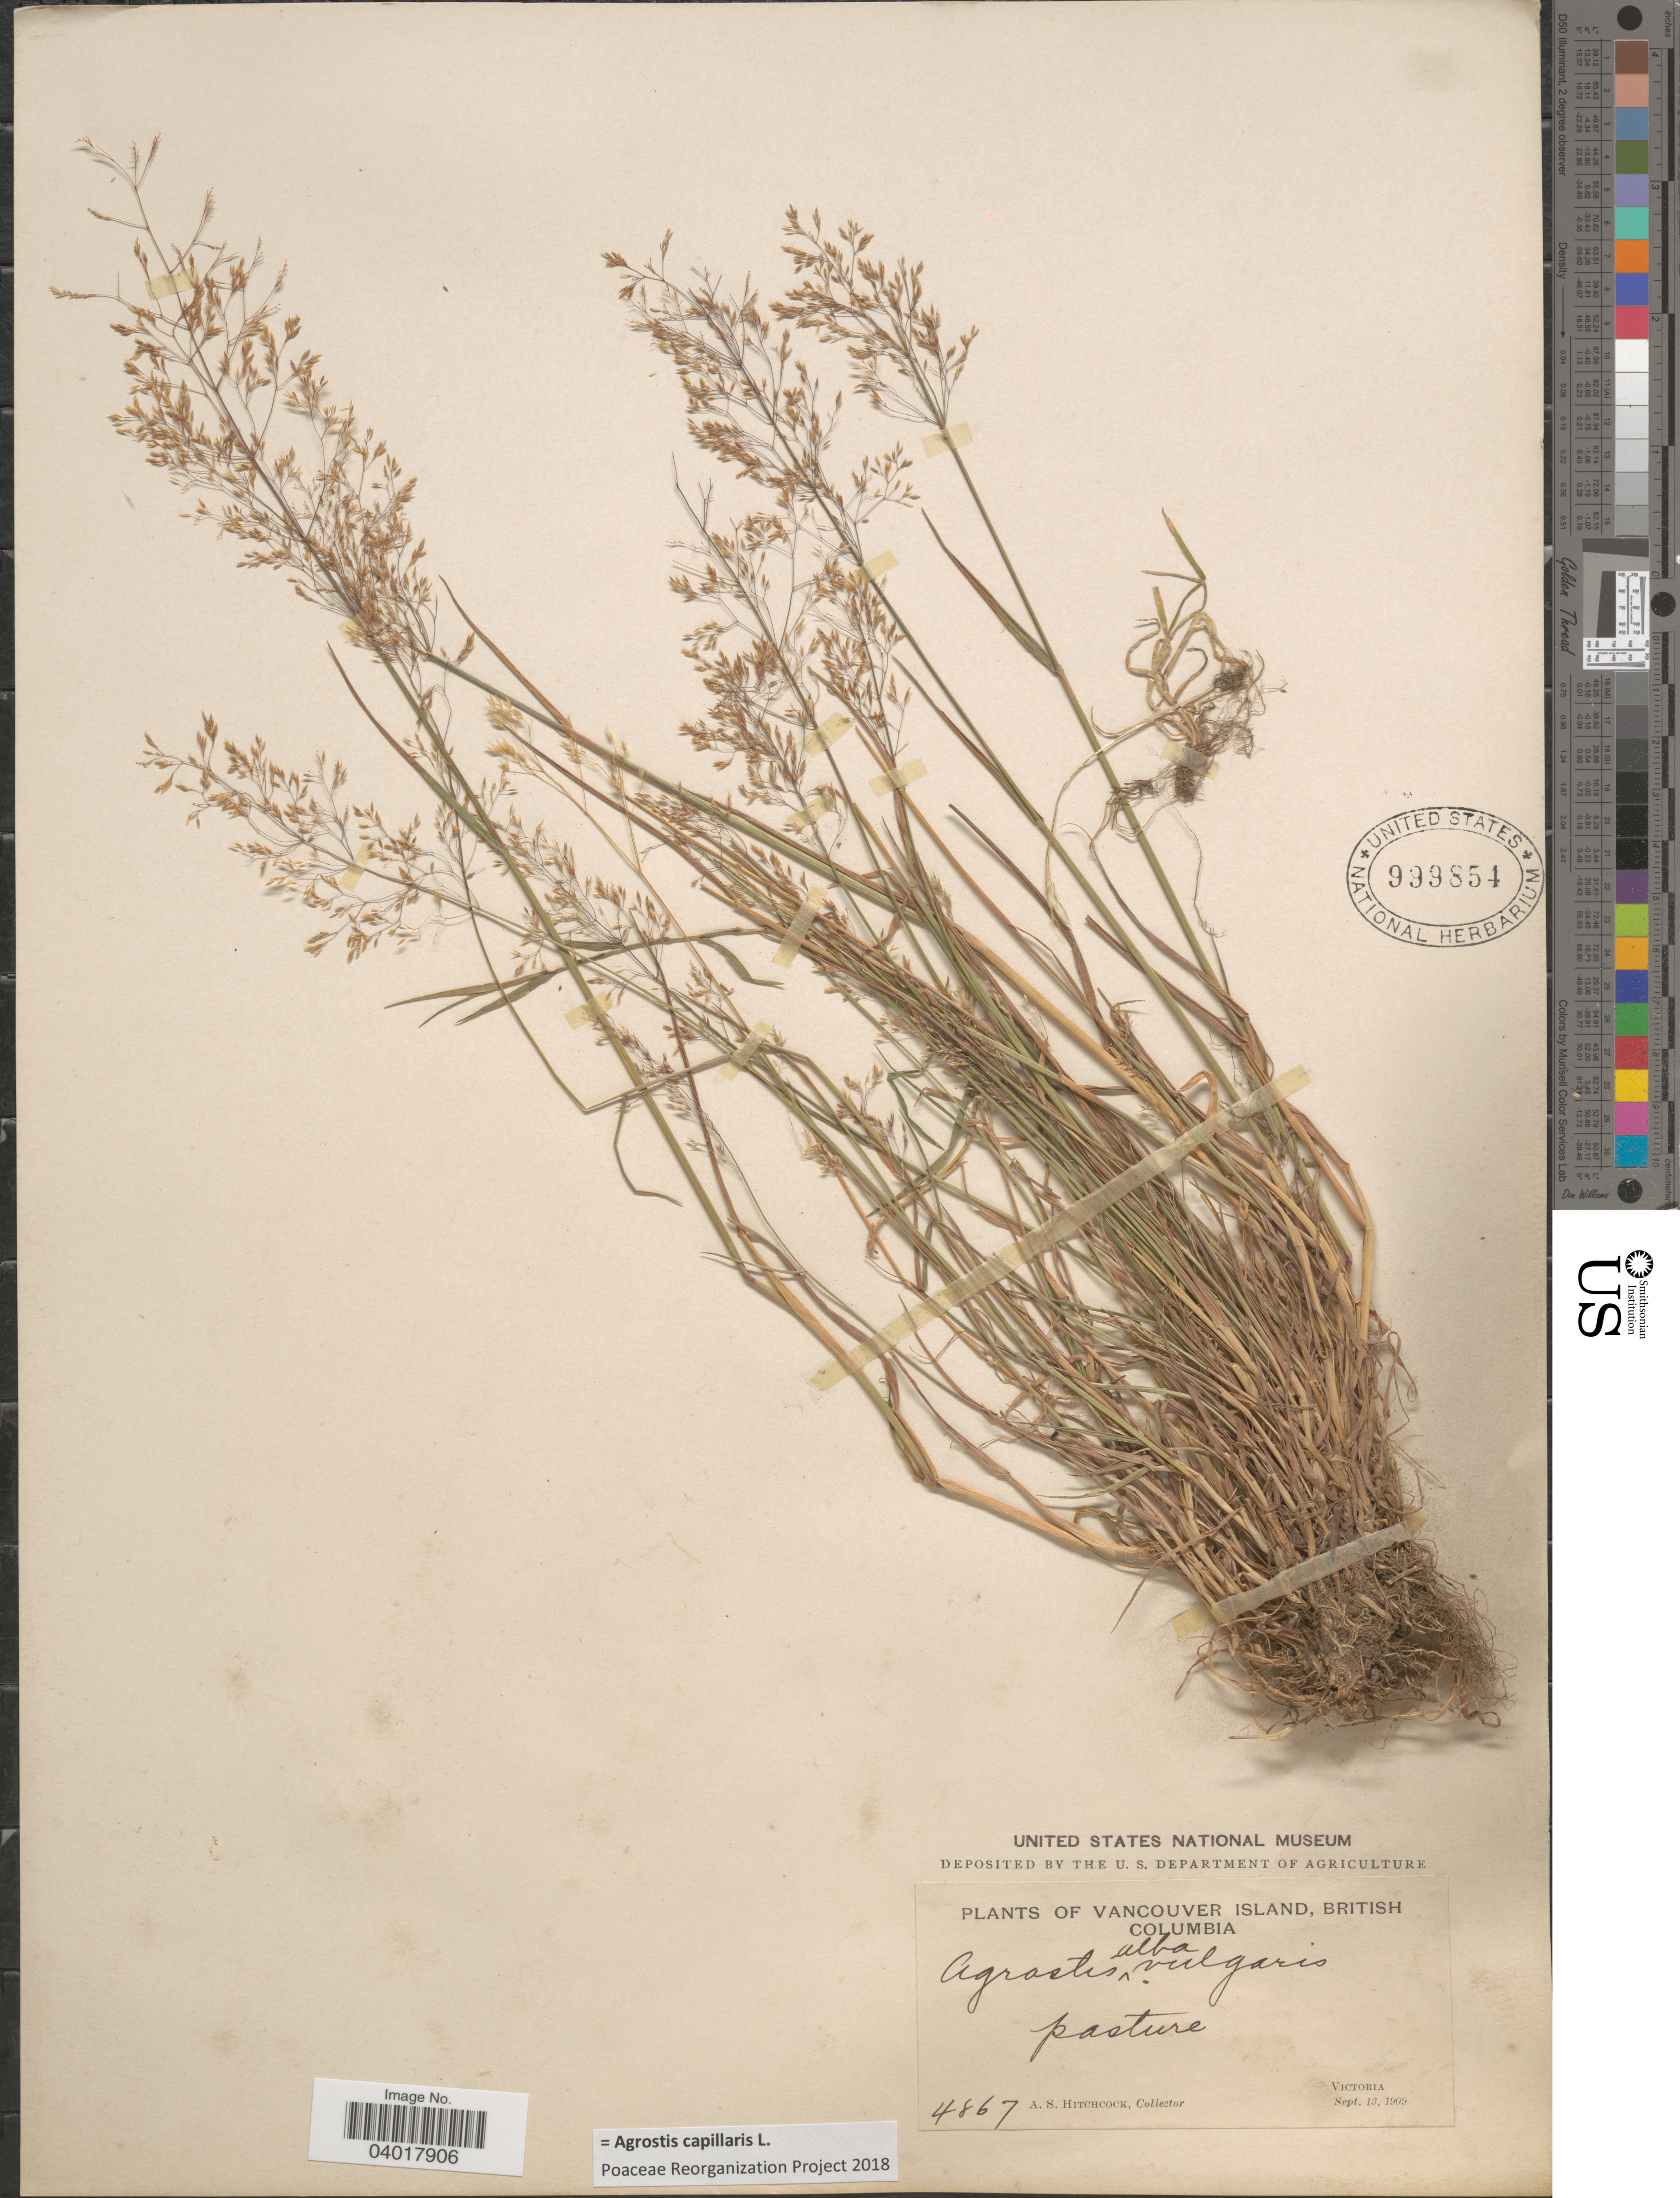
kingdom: Plantae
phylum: Tracheophyta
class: Liliopsida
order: Poales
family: Poaceae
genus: Agrostis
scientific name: Agrostis capillaris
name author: L.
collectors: A. S. Hitchcock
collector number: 4867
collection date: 1909-09-13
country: Canada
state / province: British Columbia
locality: Vancouver Island. Victoria.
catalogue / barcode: US 999854